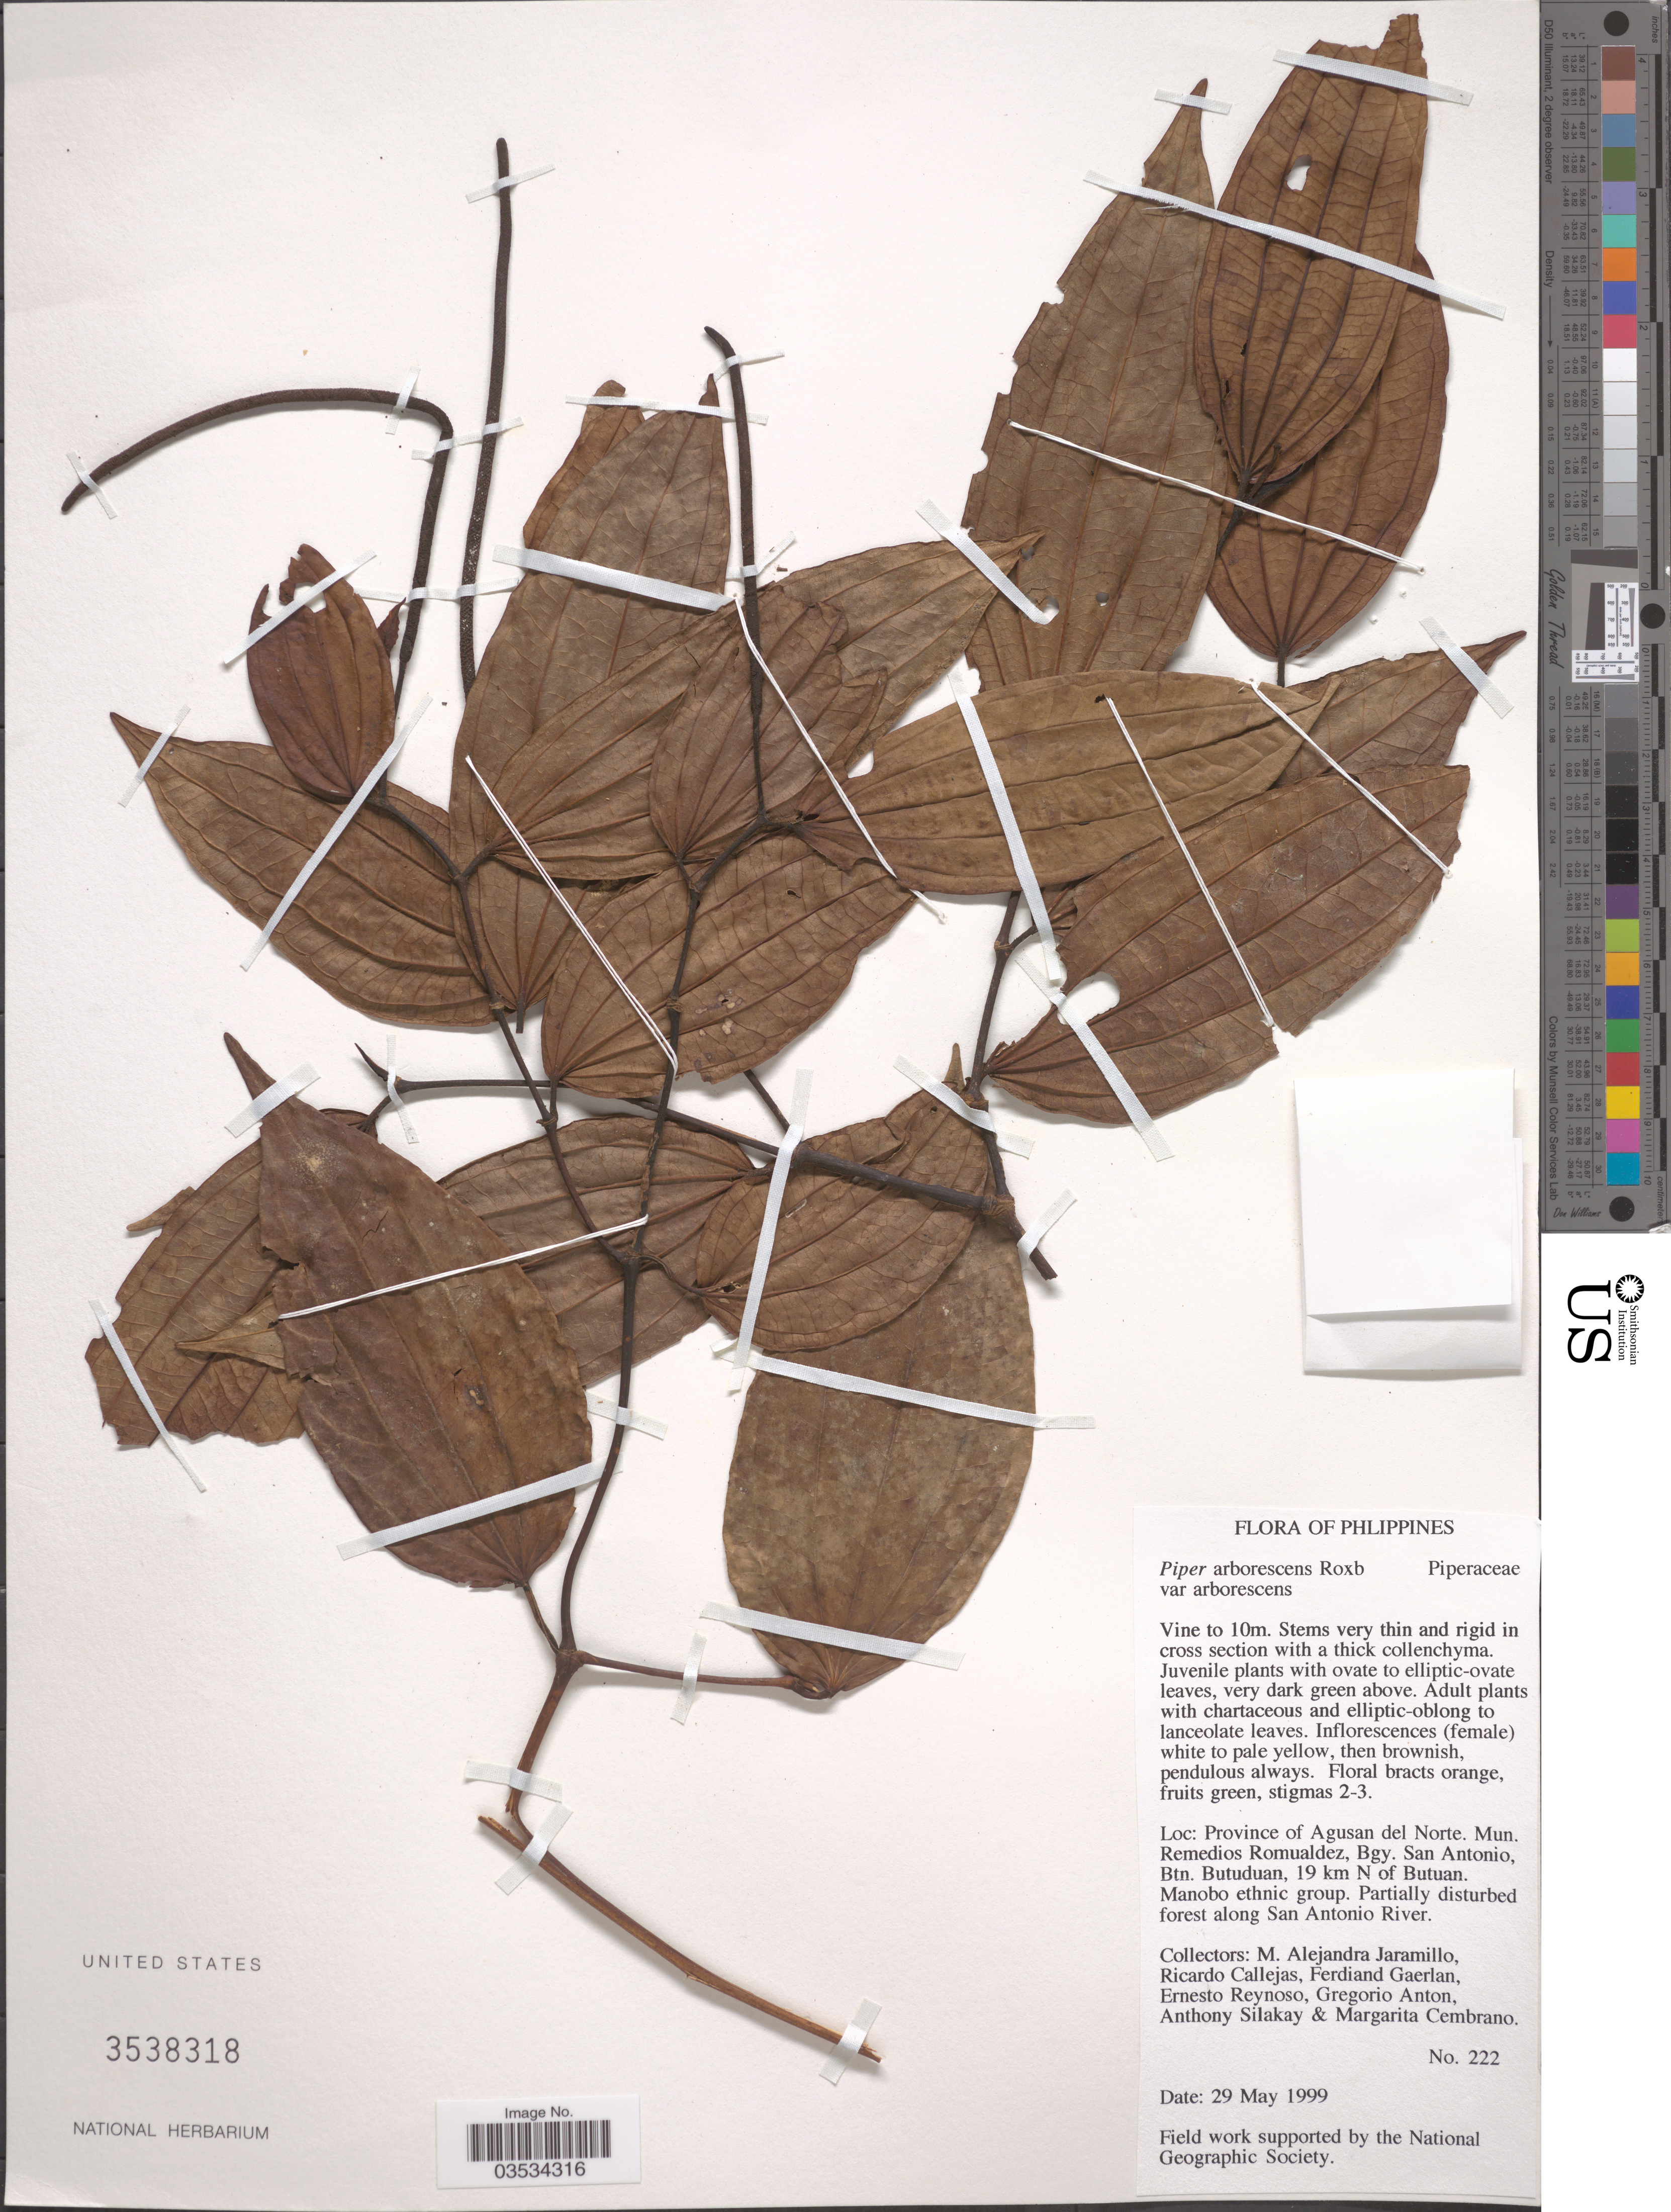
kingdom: Plantae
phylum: Tracheophyta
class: Magnoliopsida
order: Piperales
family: Piperaceae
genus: Piper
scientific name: Piper arborescens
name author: Roxb.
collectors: M. A. Jaramillo, R. Callejas, F. Gaerlan, E. Reynoso & et al.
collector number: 222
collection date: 1999-05-29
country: Philippines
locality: Province of Agusan del Norte. Mun. Remedios Romualdez, Bgy. San Antonio, Btn. Butuduan, 19 km N of Butuan. Manobo ethnic group. Forest along San Antonio River.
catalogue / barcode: US 3538318